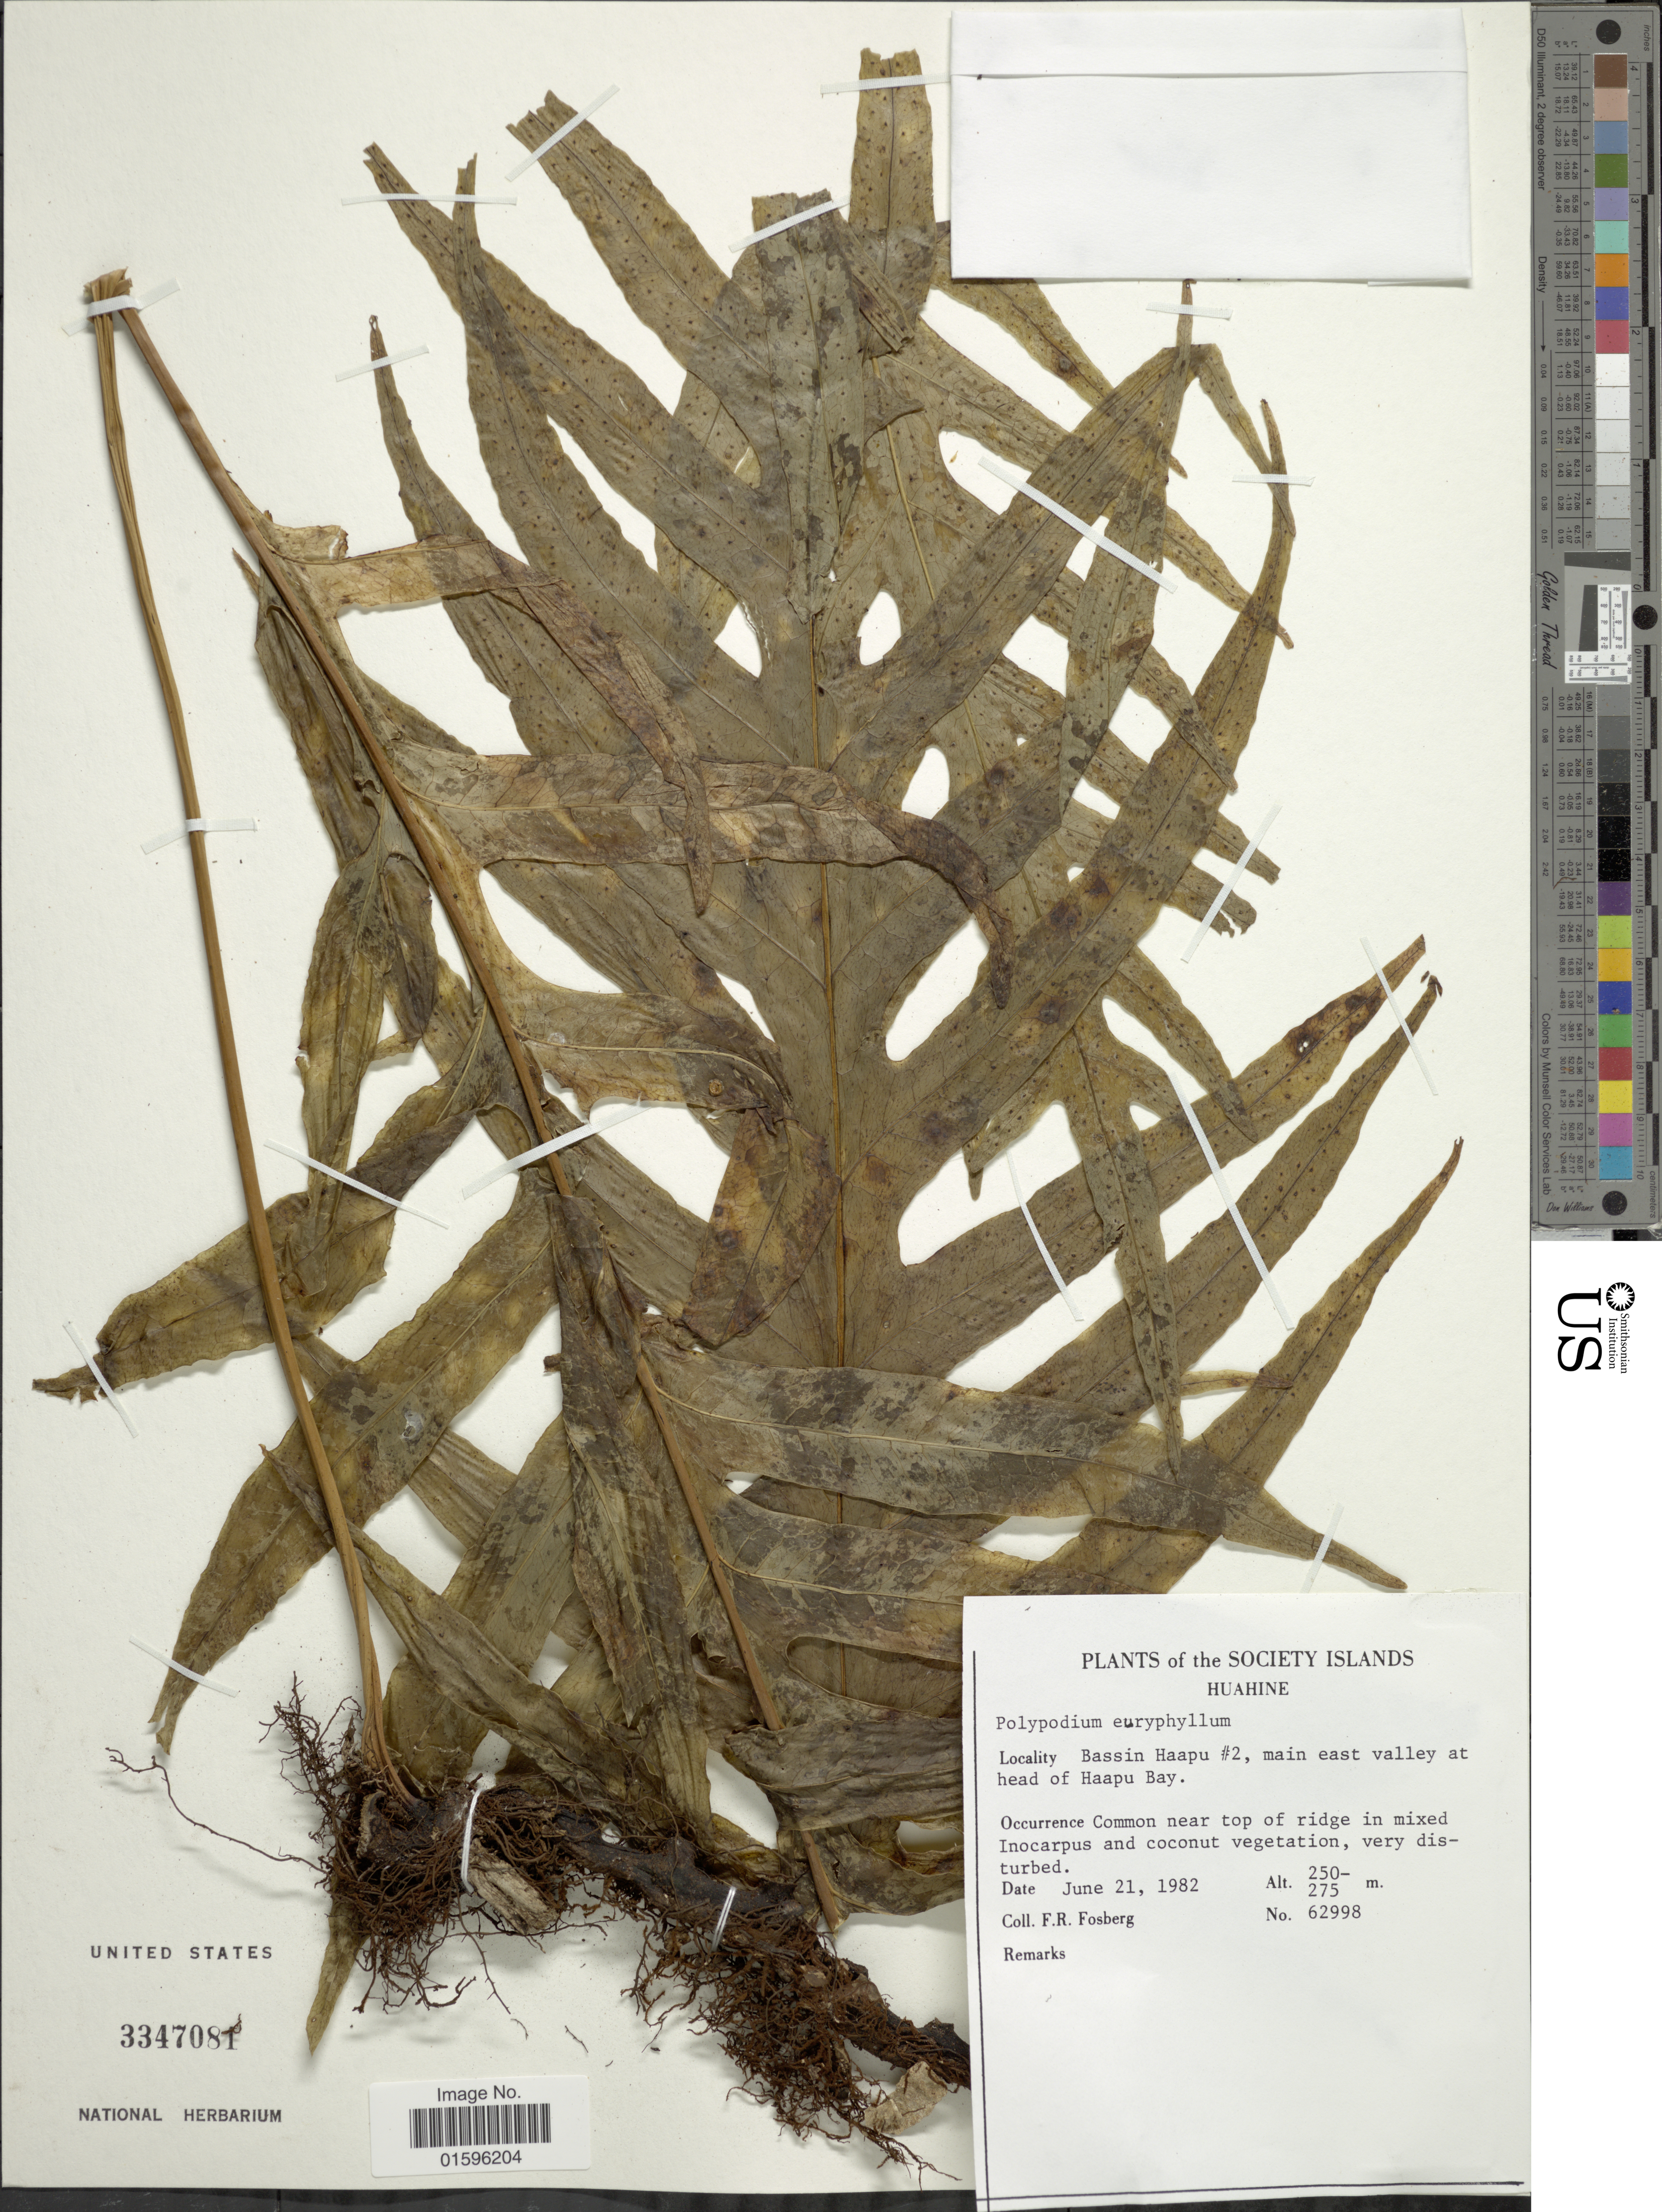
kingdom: Plantae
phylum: Tracheophyta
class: Polypodiopsida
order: Polypodiales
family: Polypodiaceae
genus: Polypodium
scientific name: Polypodium euryphyllum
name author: (J. Sm.) C. Chr.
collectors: F. R. Fosberg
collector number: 62998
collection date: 1982-06-21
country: French Polynesia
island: Huahine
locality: Society Islands, Huahine, Bassin Haapu #2, main east valley at head of Happu Bay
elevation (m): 250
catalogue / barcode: US 3347081